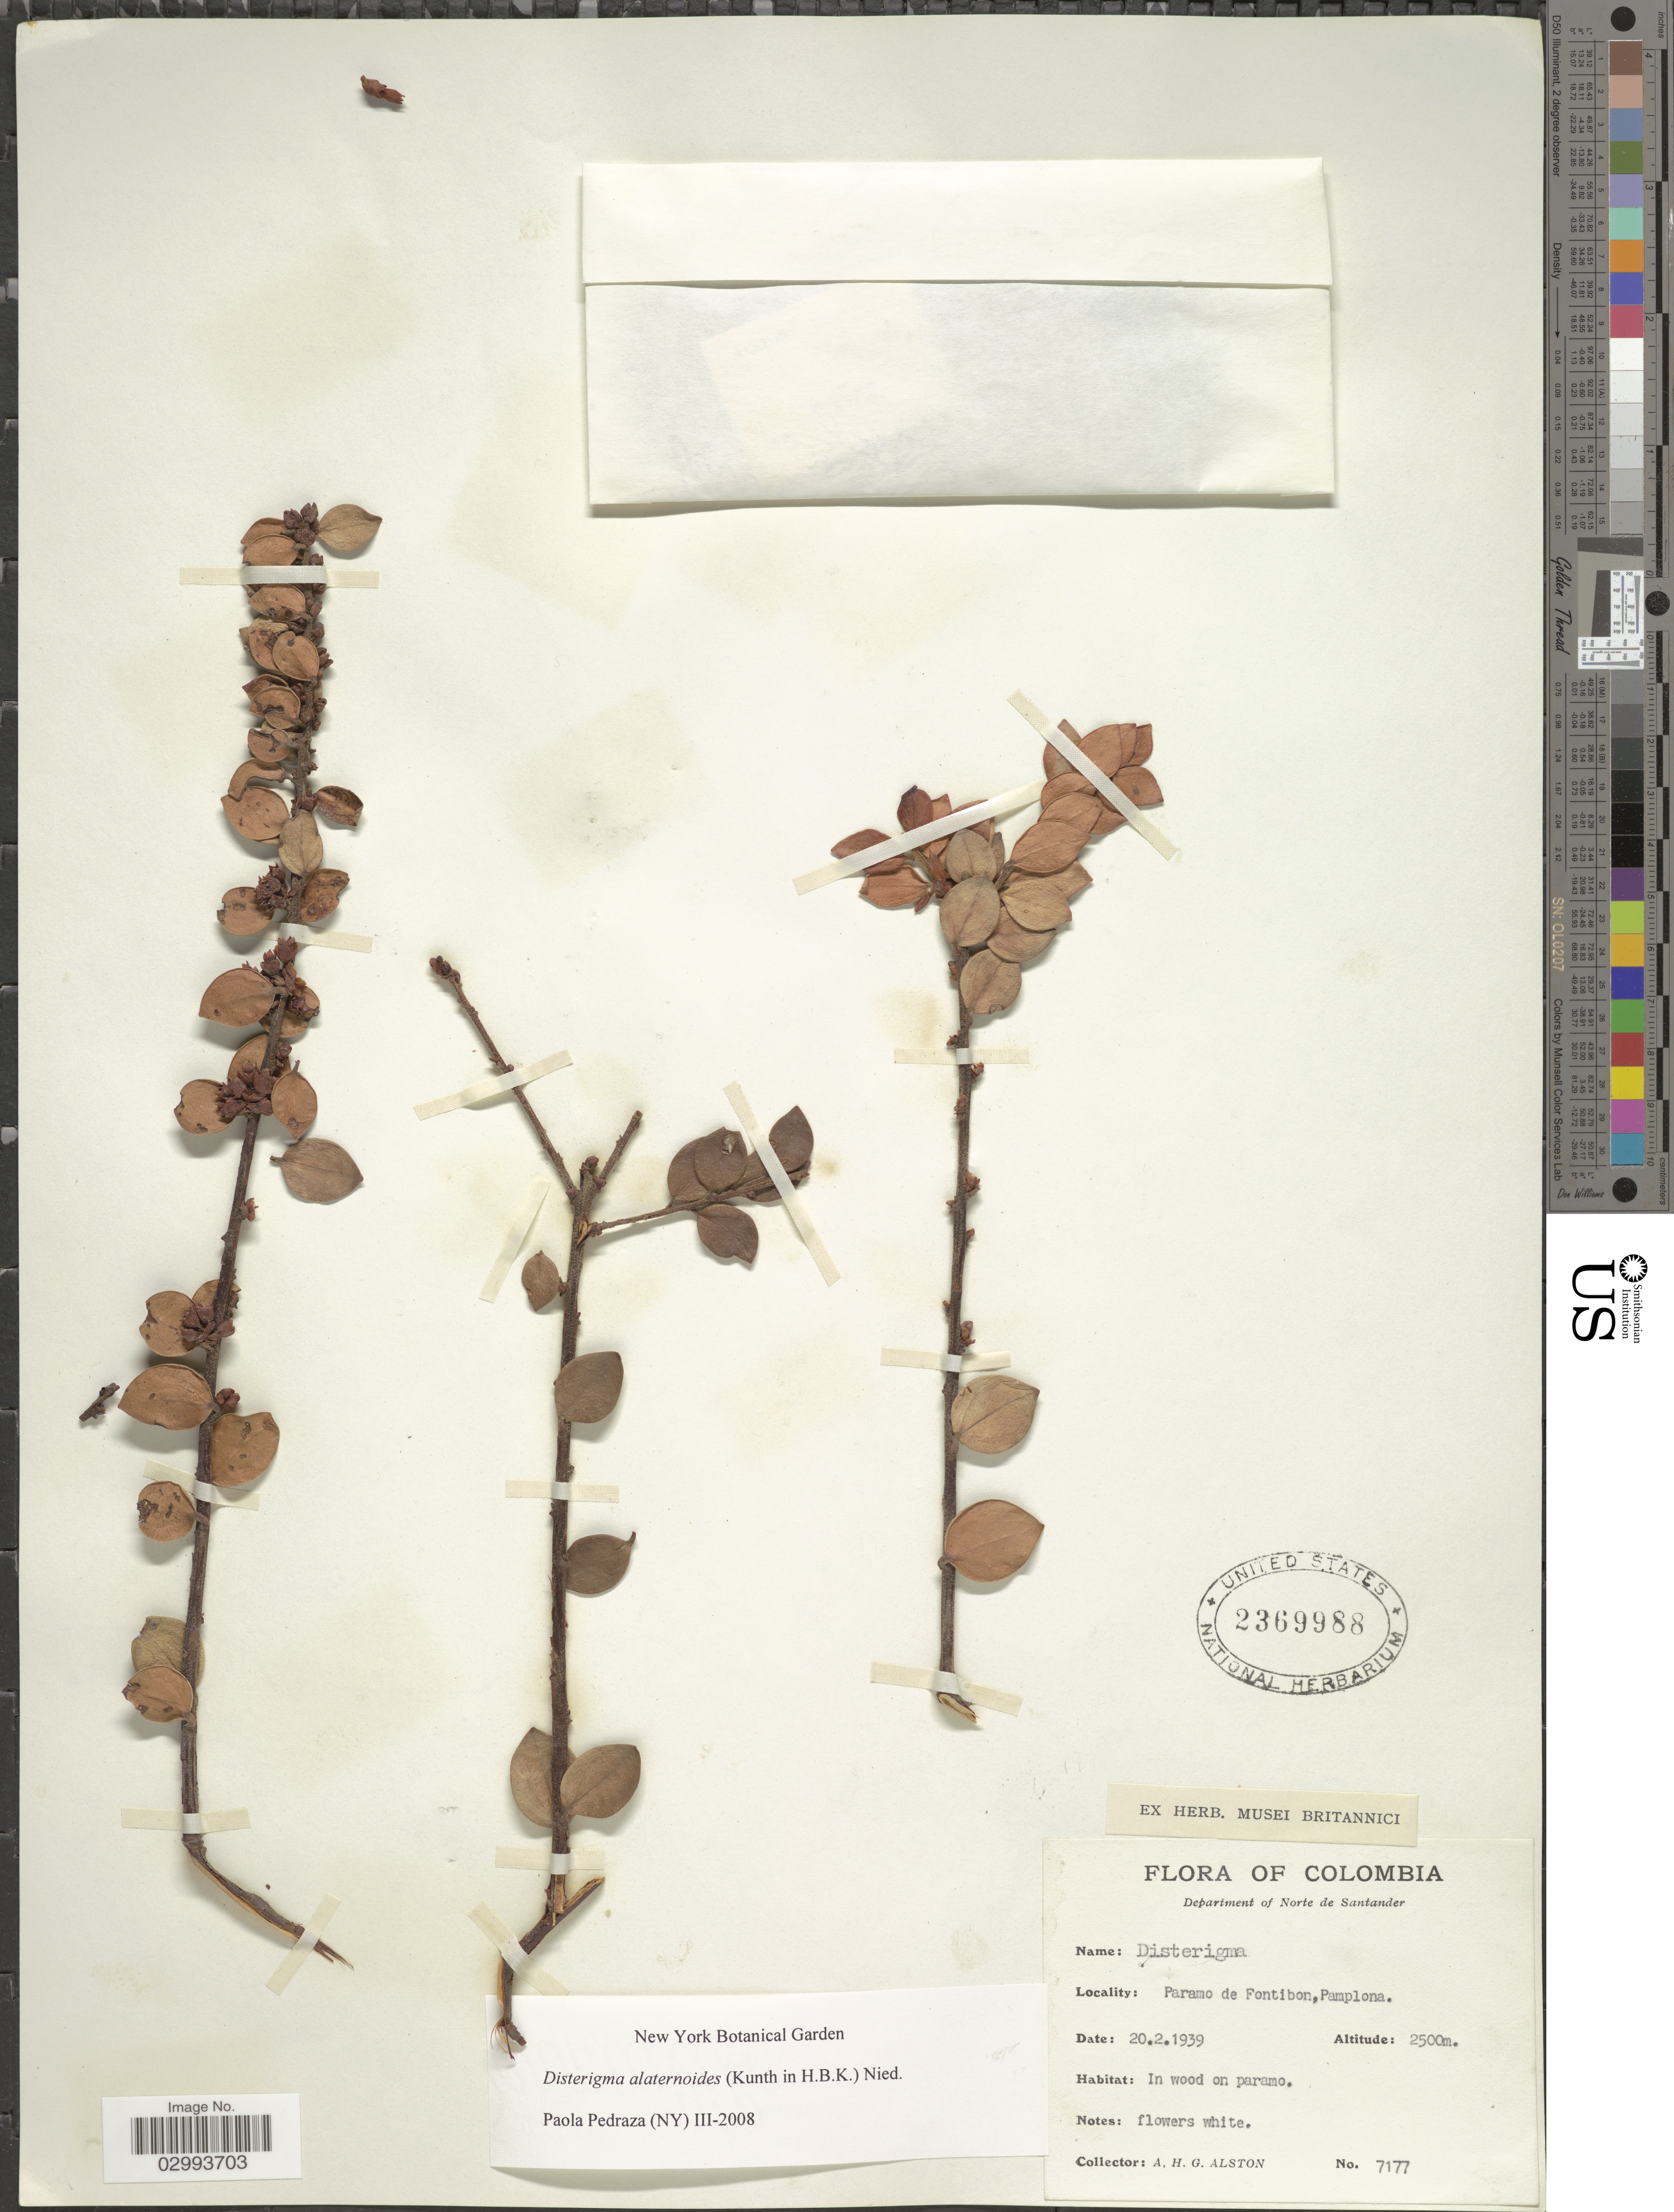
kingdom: Plantae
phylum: Tracheophyta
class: Magnoliopsida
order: Ericales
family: Ericaceae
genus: Disterigma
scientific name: Disterigma alaternoides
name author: (Kunth) Nied.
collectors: A. H. Alston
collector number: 7177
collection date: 1939-02-20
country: Colombia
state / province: Norte de Santander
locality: Department of Norte de Santander, Paramo de Fontibon, Pamplona.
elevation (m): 2500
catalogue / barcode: US 2369988